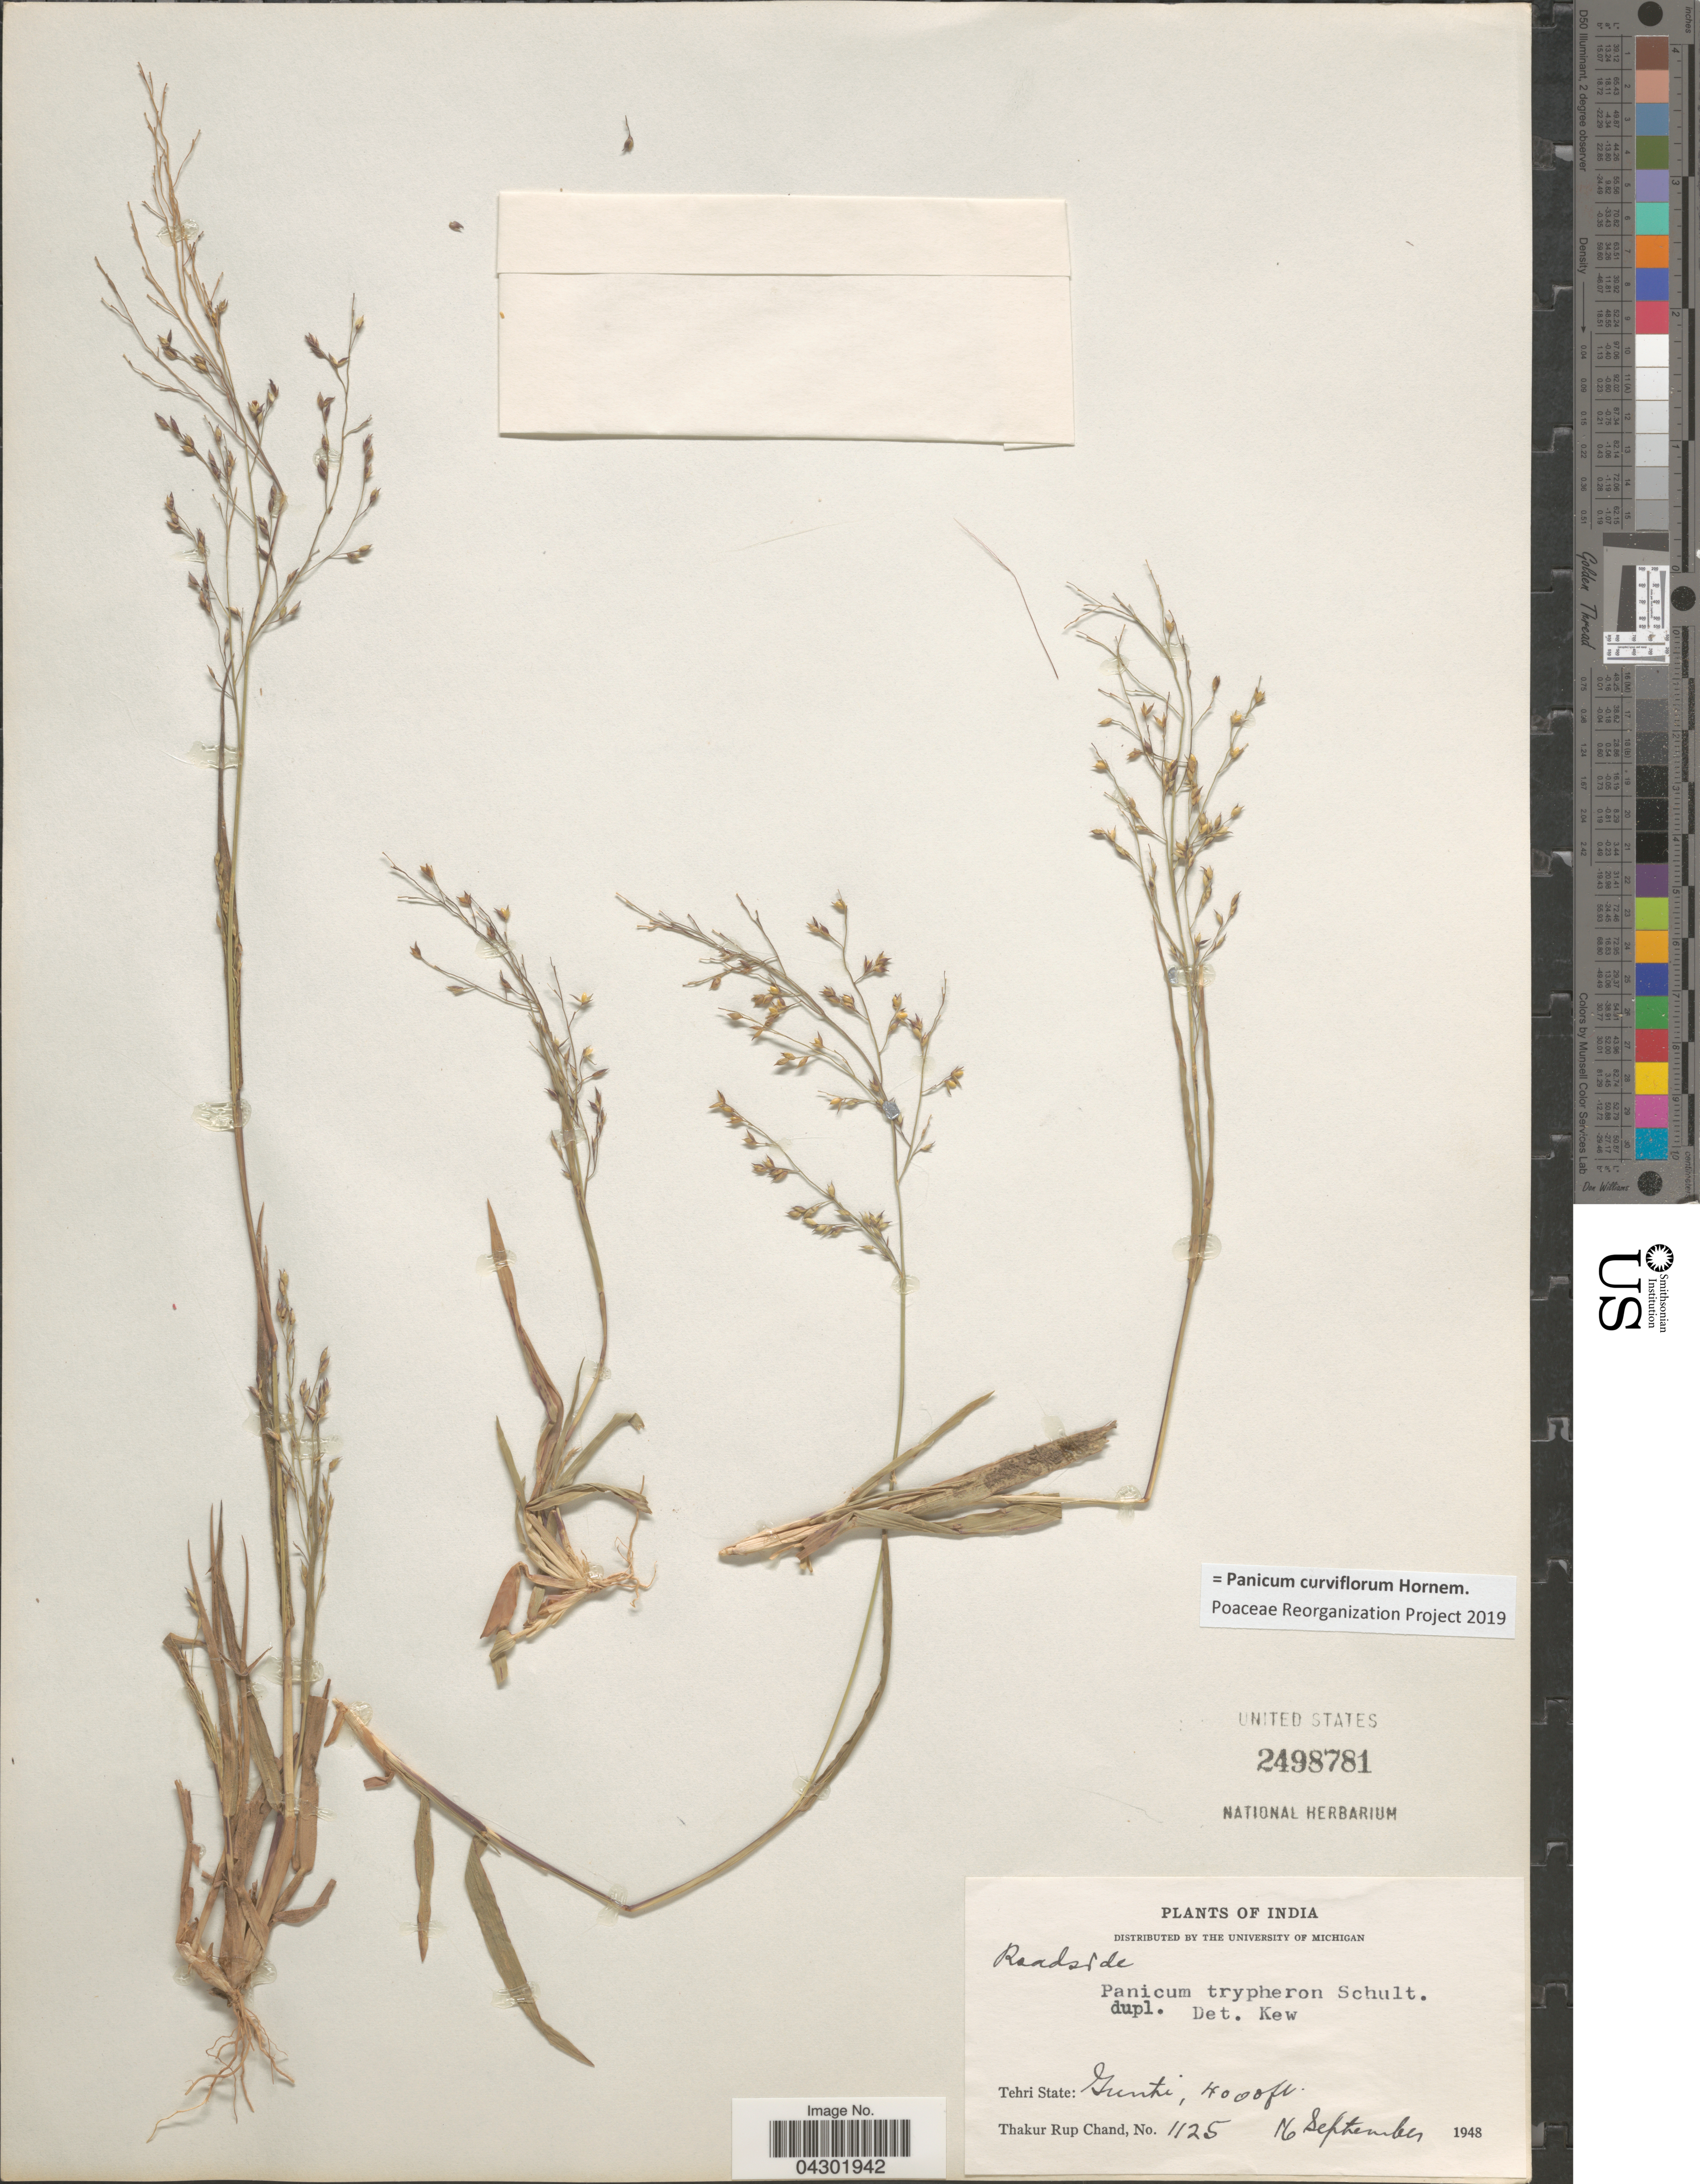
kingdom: Plantae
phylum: Tracheophyta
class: Liliopsida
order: Poales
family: Poaceae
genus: Panicum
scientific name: Panicum curviflorum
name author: Hornem.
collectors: T. R. Chand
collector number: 1125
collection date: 1948-09-16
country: India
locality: Roadside. Tehri State: Gunti.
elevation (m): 1219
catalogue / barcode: US 2498781